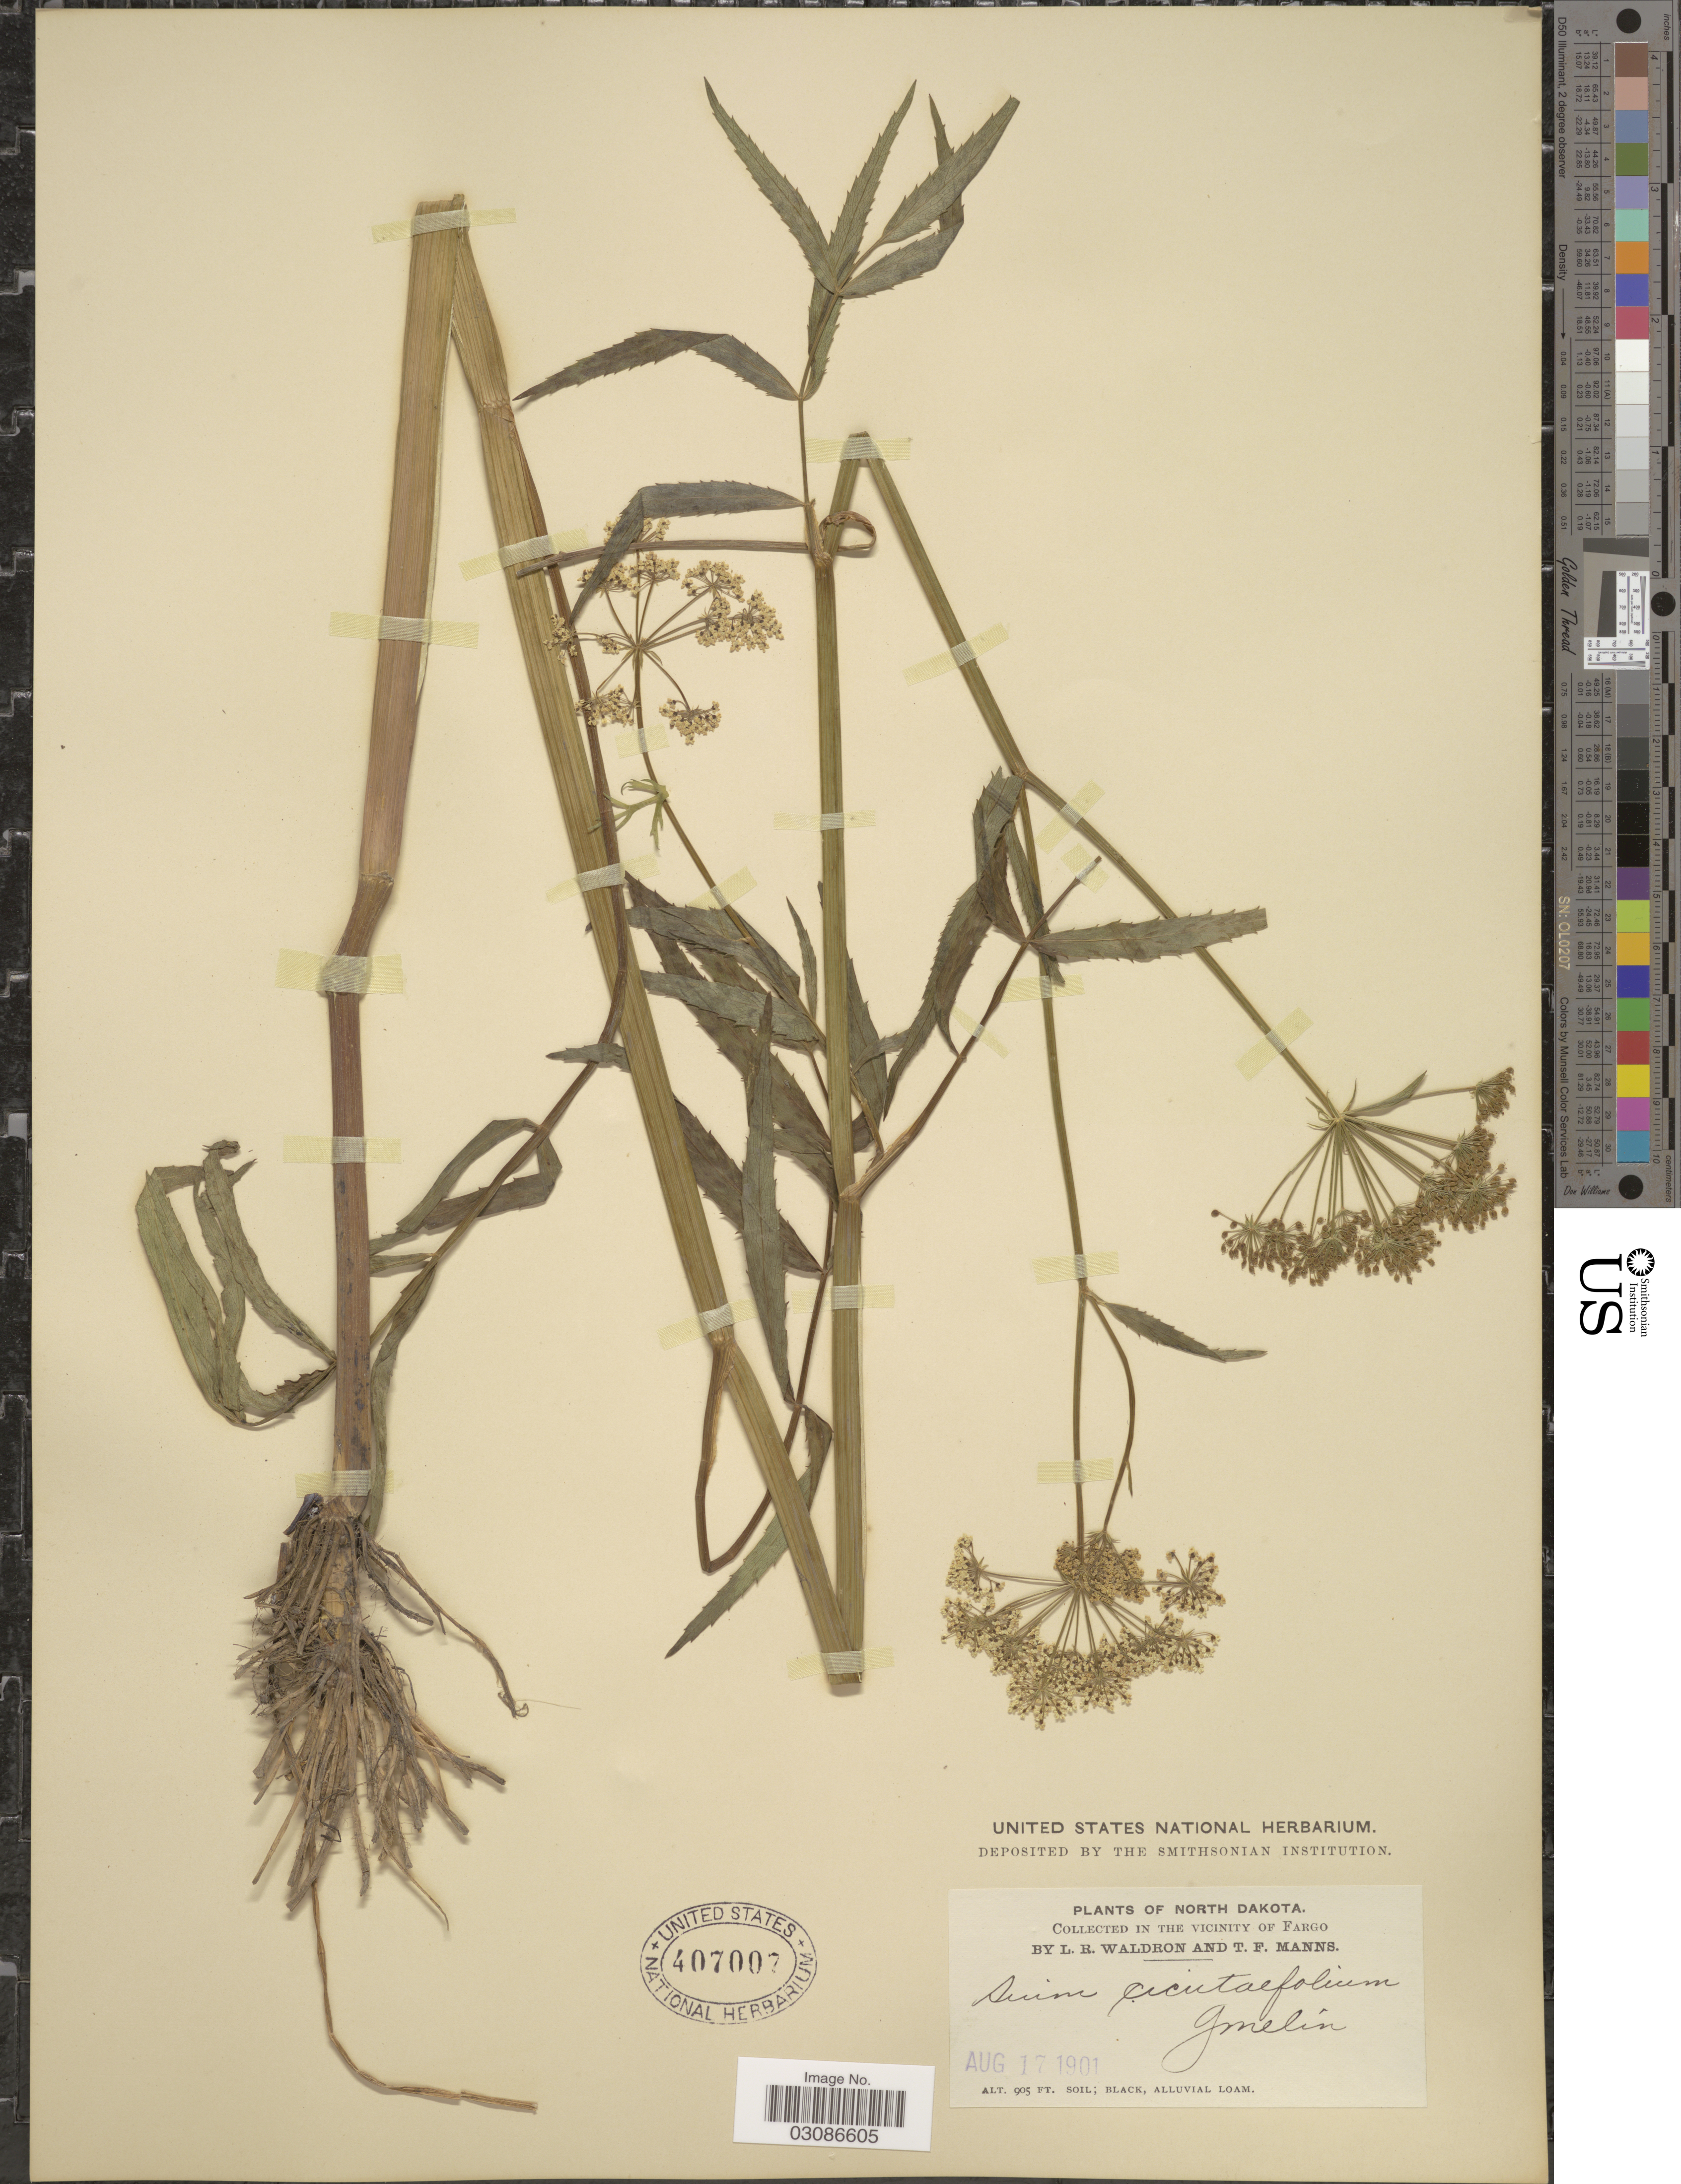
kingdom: Plantae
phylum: Tracheophyta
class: Magnoliopsida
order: Apiales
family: Apiaceae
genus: Sium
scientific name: Sium suave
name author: Walter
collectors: L. Waldron & T. Manns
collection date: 1901-08-17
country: United States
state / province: North Dakota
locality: In the Vicinity of Fargo.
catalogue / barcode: US 407007